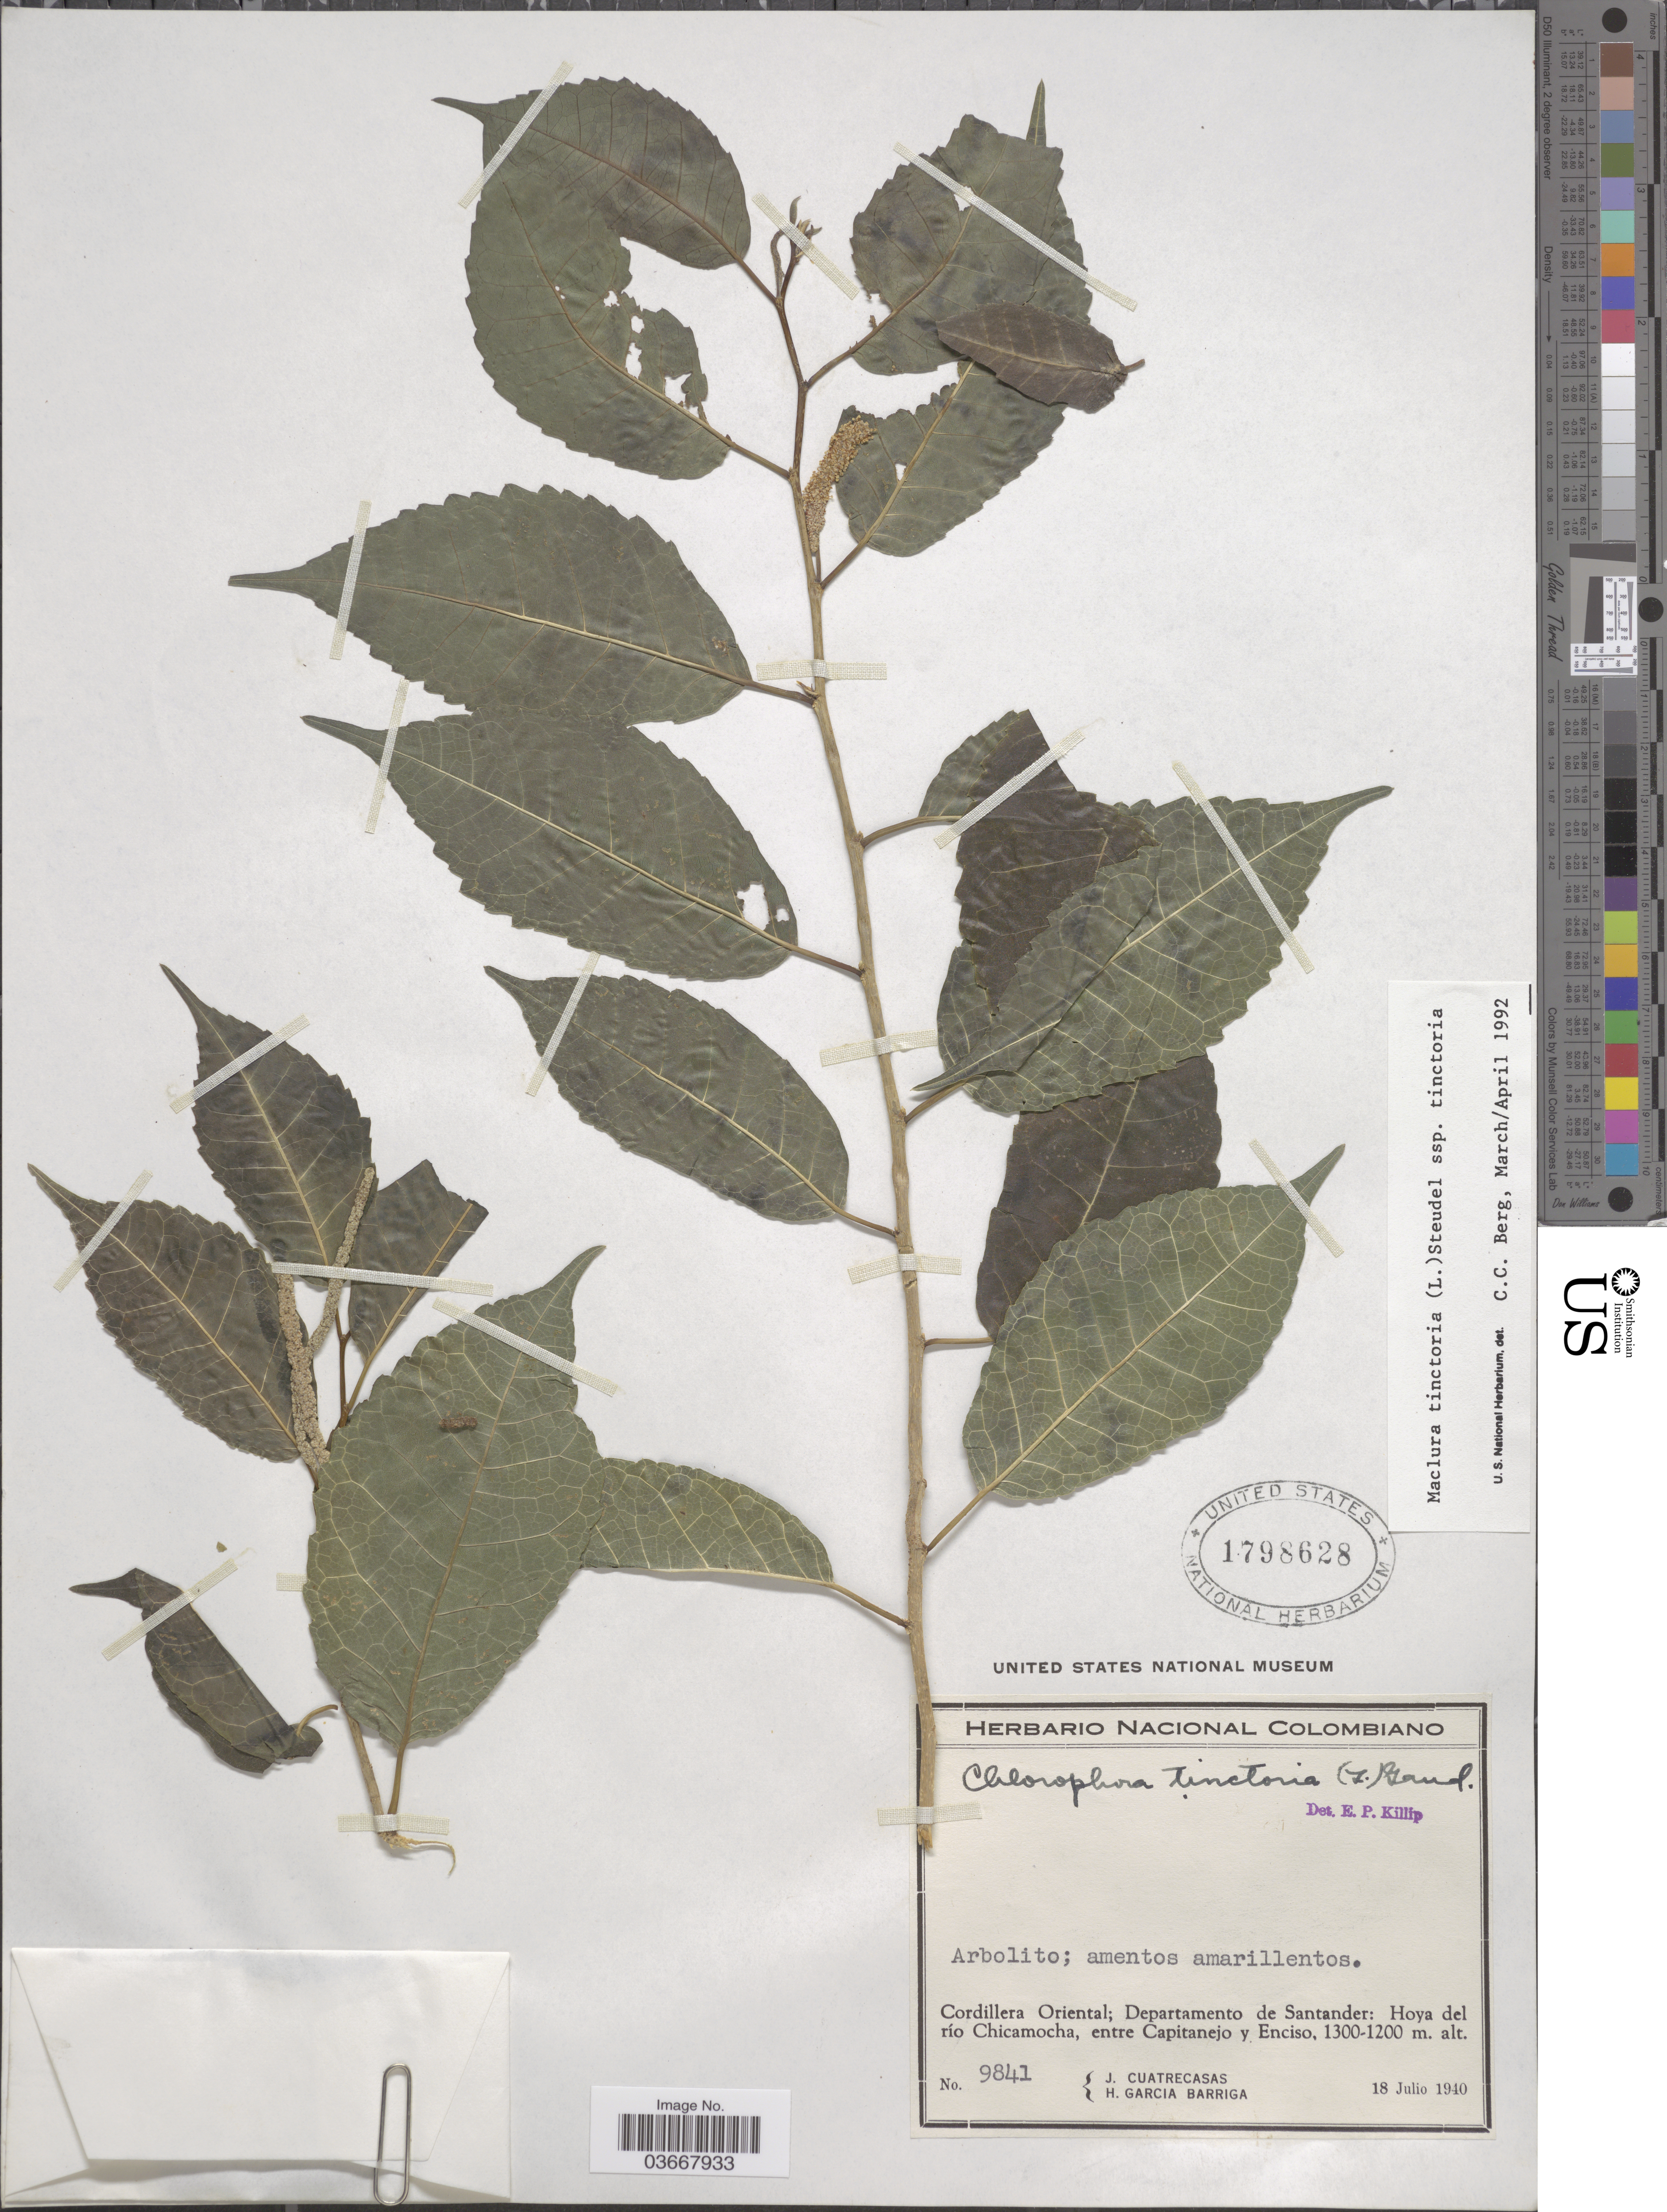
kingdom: Plantae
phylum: Tracheophyta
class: Magnoliopsida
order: Rosales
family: Moraceae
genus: Maclura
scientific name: Maclura tinctoria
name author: (L.) D. Don ex Steud.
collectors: J. Cuatrecasas & H. García Barriga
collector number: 9841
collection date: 1940-07-18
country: Colombia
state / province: Santander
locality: Cordillera Oriental; Departamento de Santander: Hoya del río Chicamocha, entre Capitanejo y Enciso.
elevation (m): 1200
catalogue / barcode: US 1798628